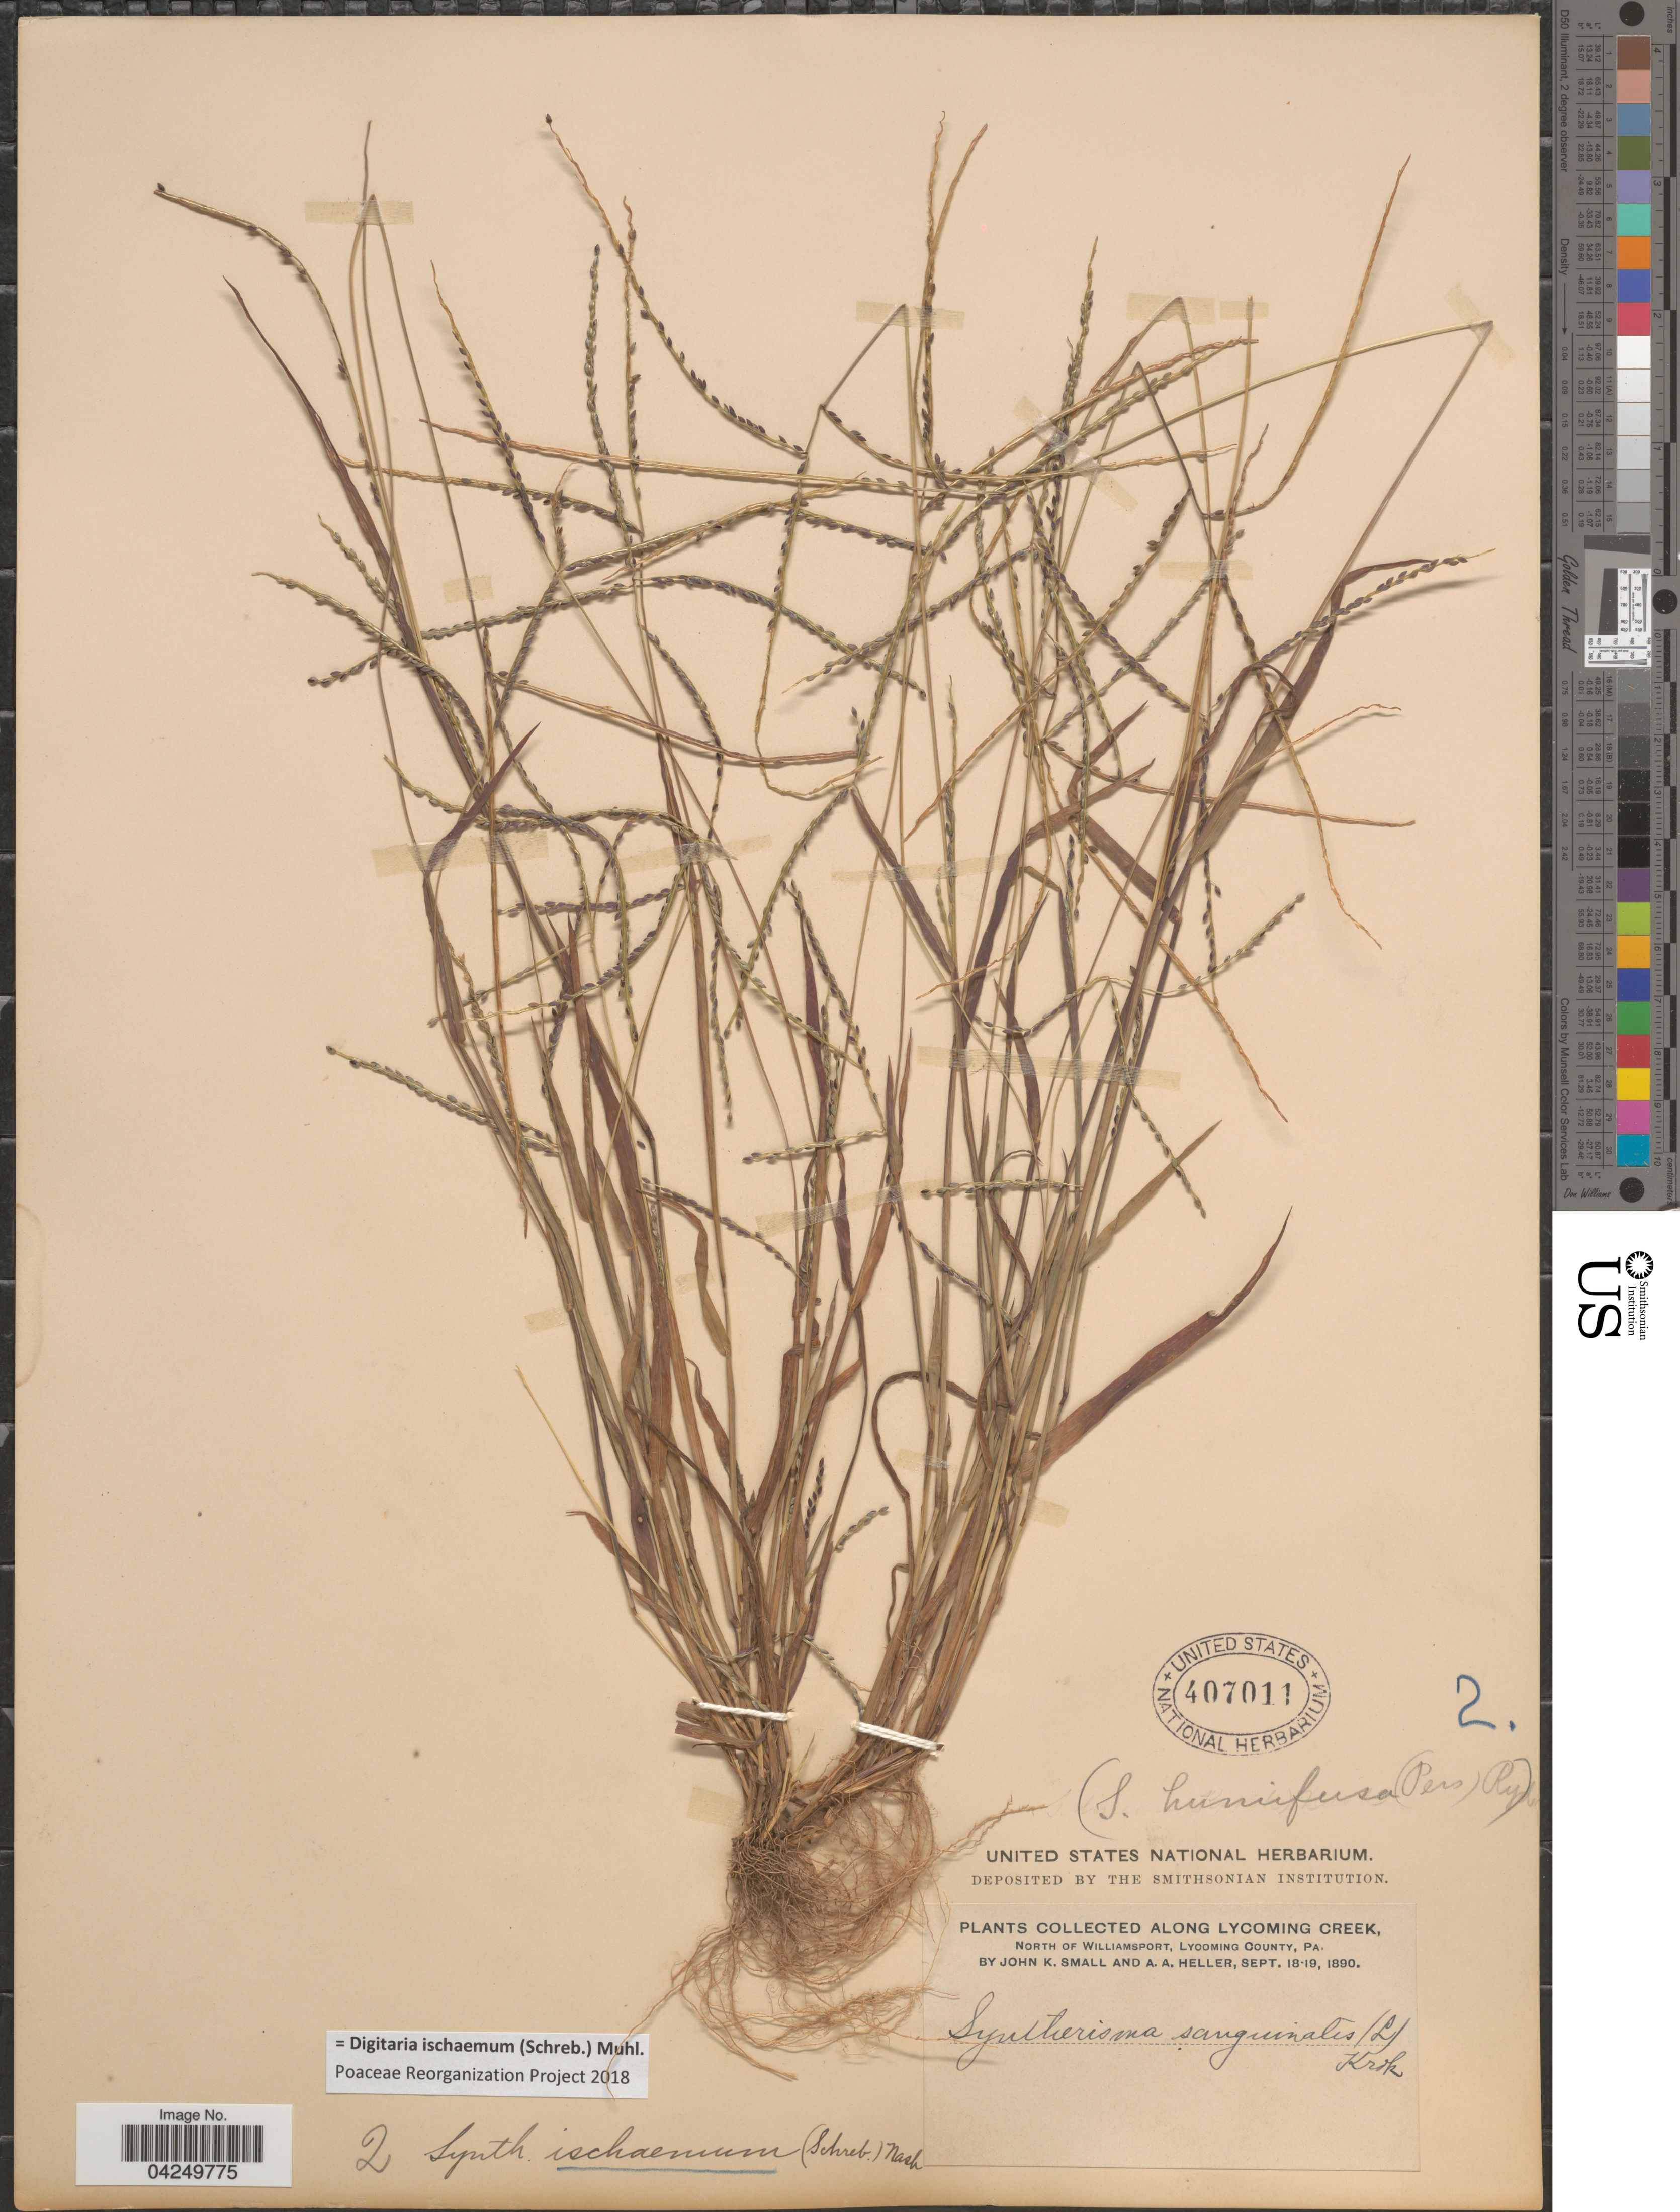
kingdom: Plantae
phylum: Tracheophyta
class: Liliopsida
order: Poales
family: Poaceae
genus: Digitaria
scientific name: Digitaria ischaemum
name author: (Schreber) Schreber ex Muhl.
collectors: J. K. Small & A. A. Heller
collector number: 2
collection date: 1890-08-18/1890-09-19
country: United States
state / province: Pennsylvania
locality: Along Lycoming Creek, North of Williamsport, Lycoming County.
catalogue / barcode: US 407011